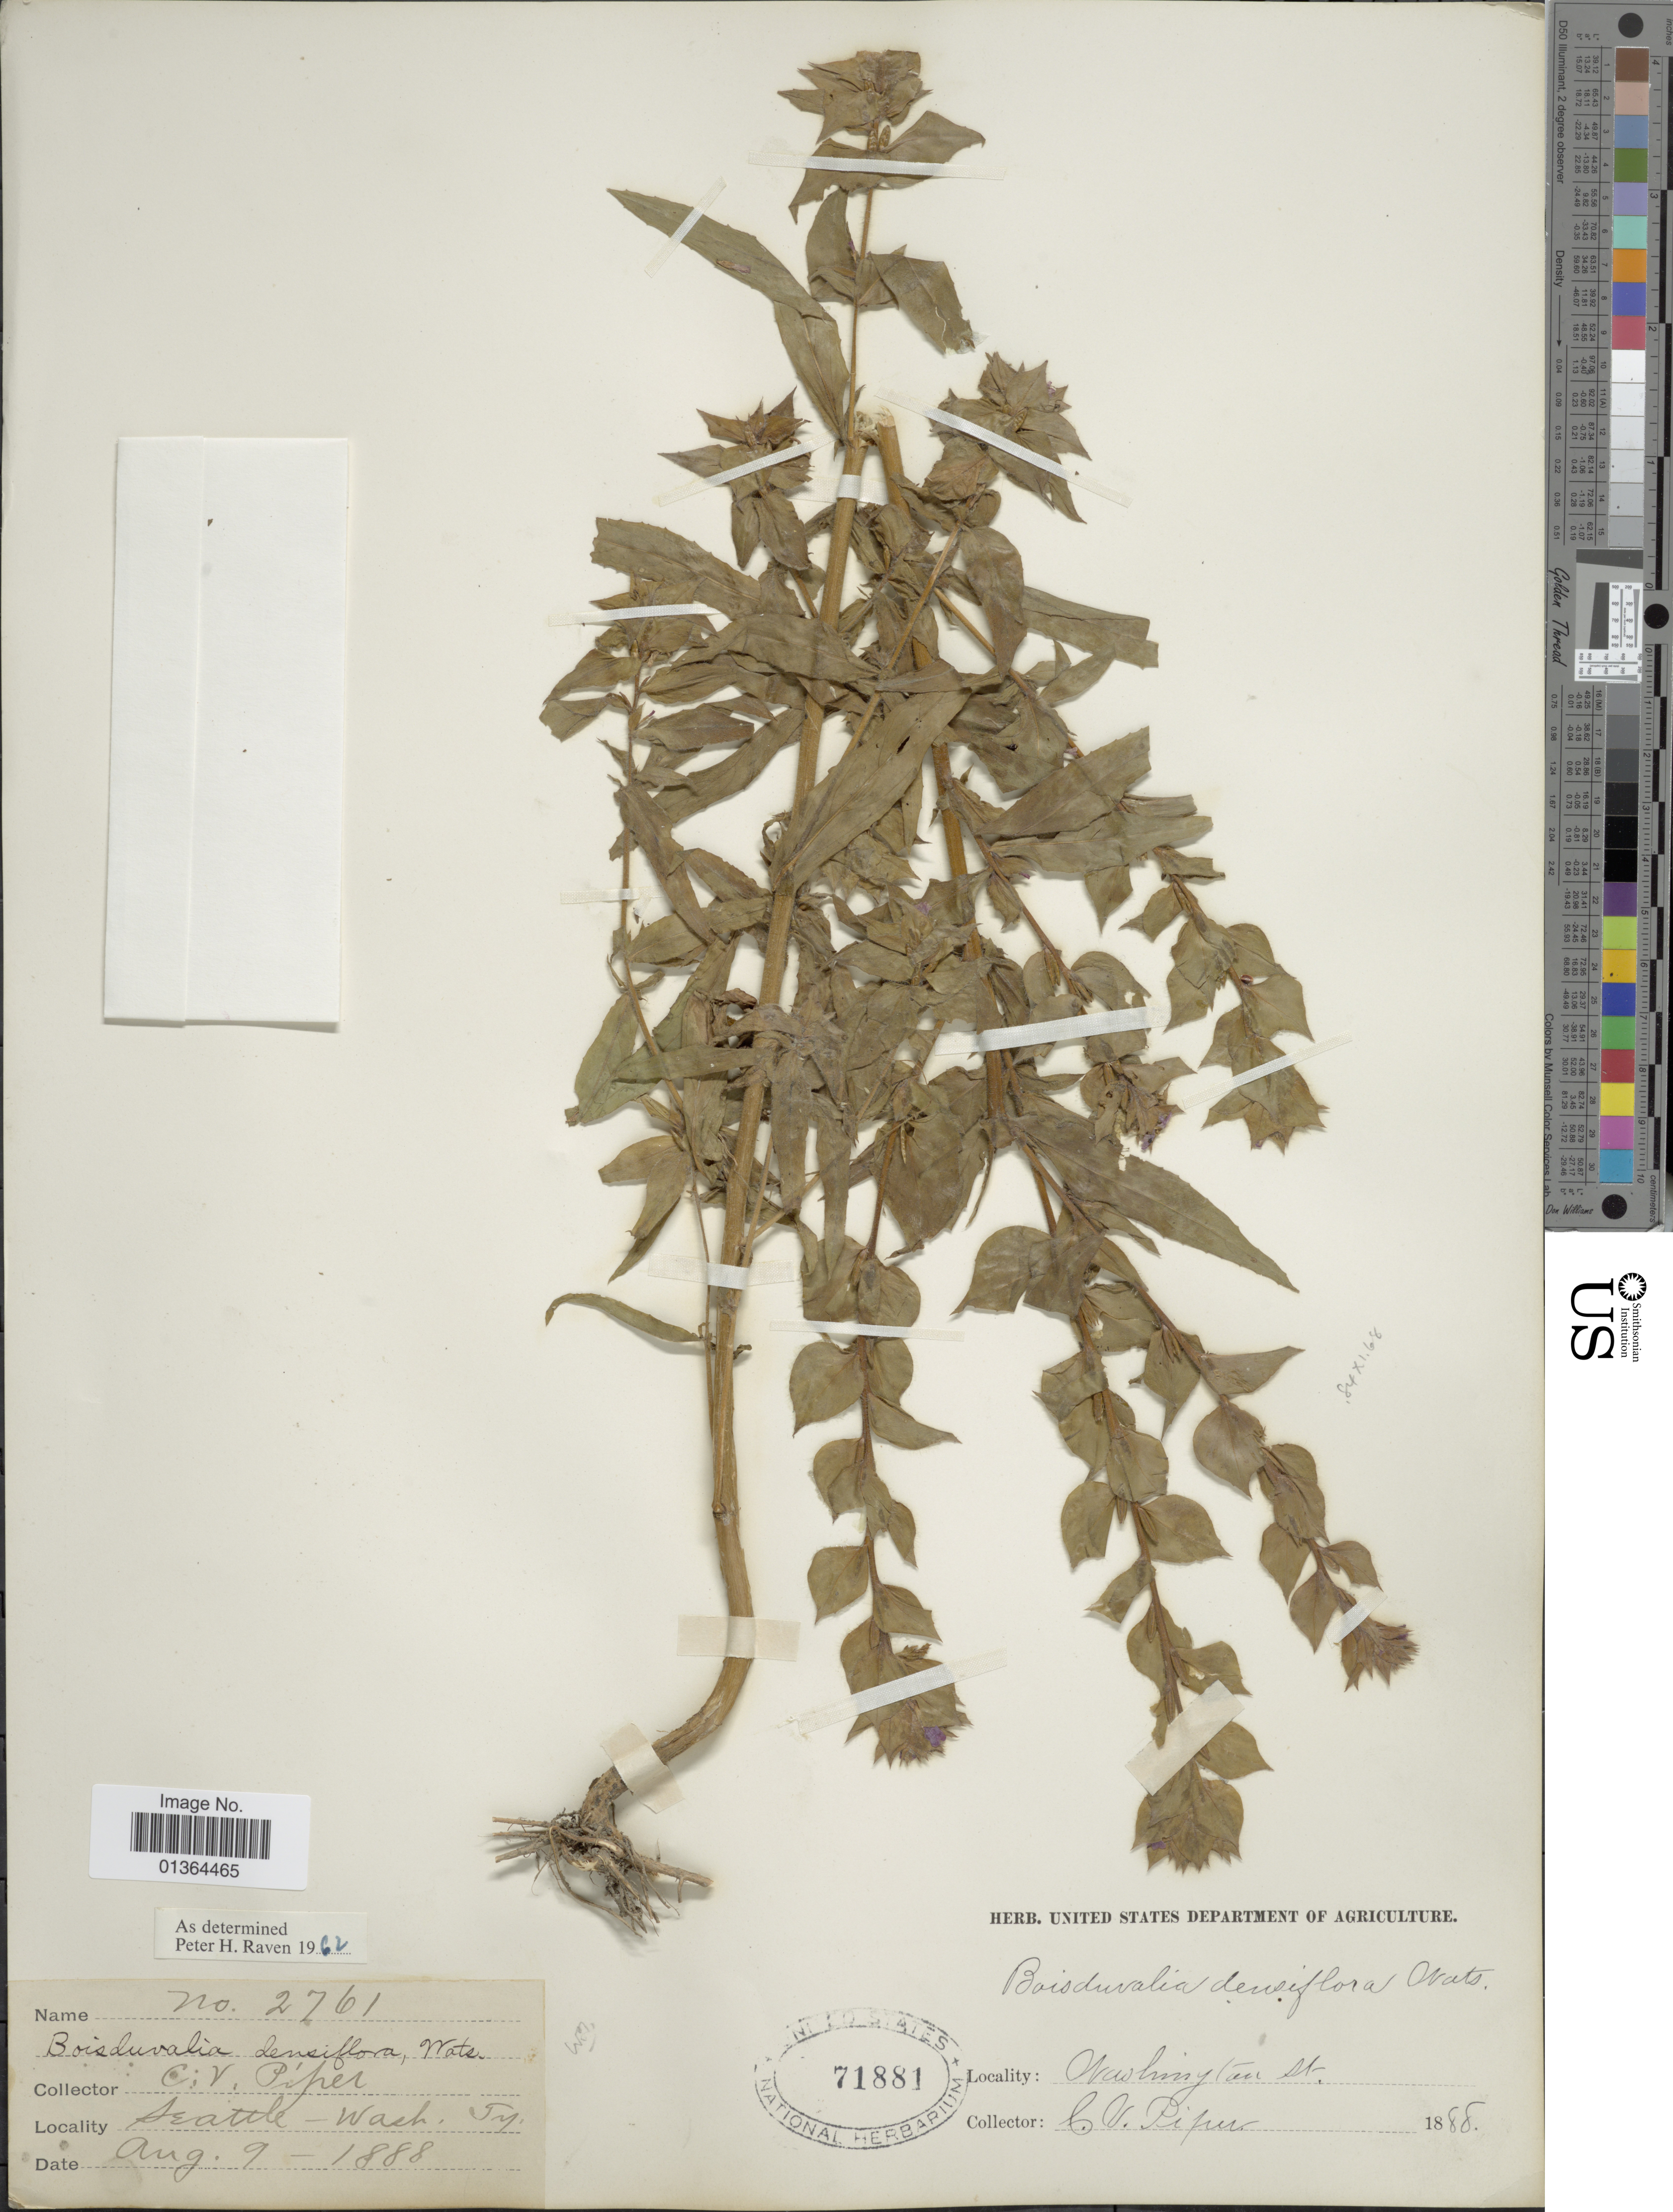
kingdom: Plantae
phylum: Tracheophyta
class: Magnoliopsida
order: Myrtales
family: Onagraceae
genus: Epilobium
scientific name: Epilobium densiflorum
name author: (Lindl.) Hoch & P.H. Raven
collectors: C. V. Piper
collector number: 2761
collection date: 1888-08-09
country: United States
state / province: Washington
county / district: King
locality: Seattle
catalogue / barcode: US 71881